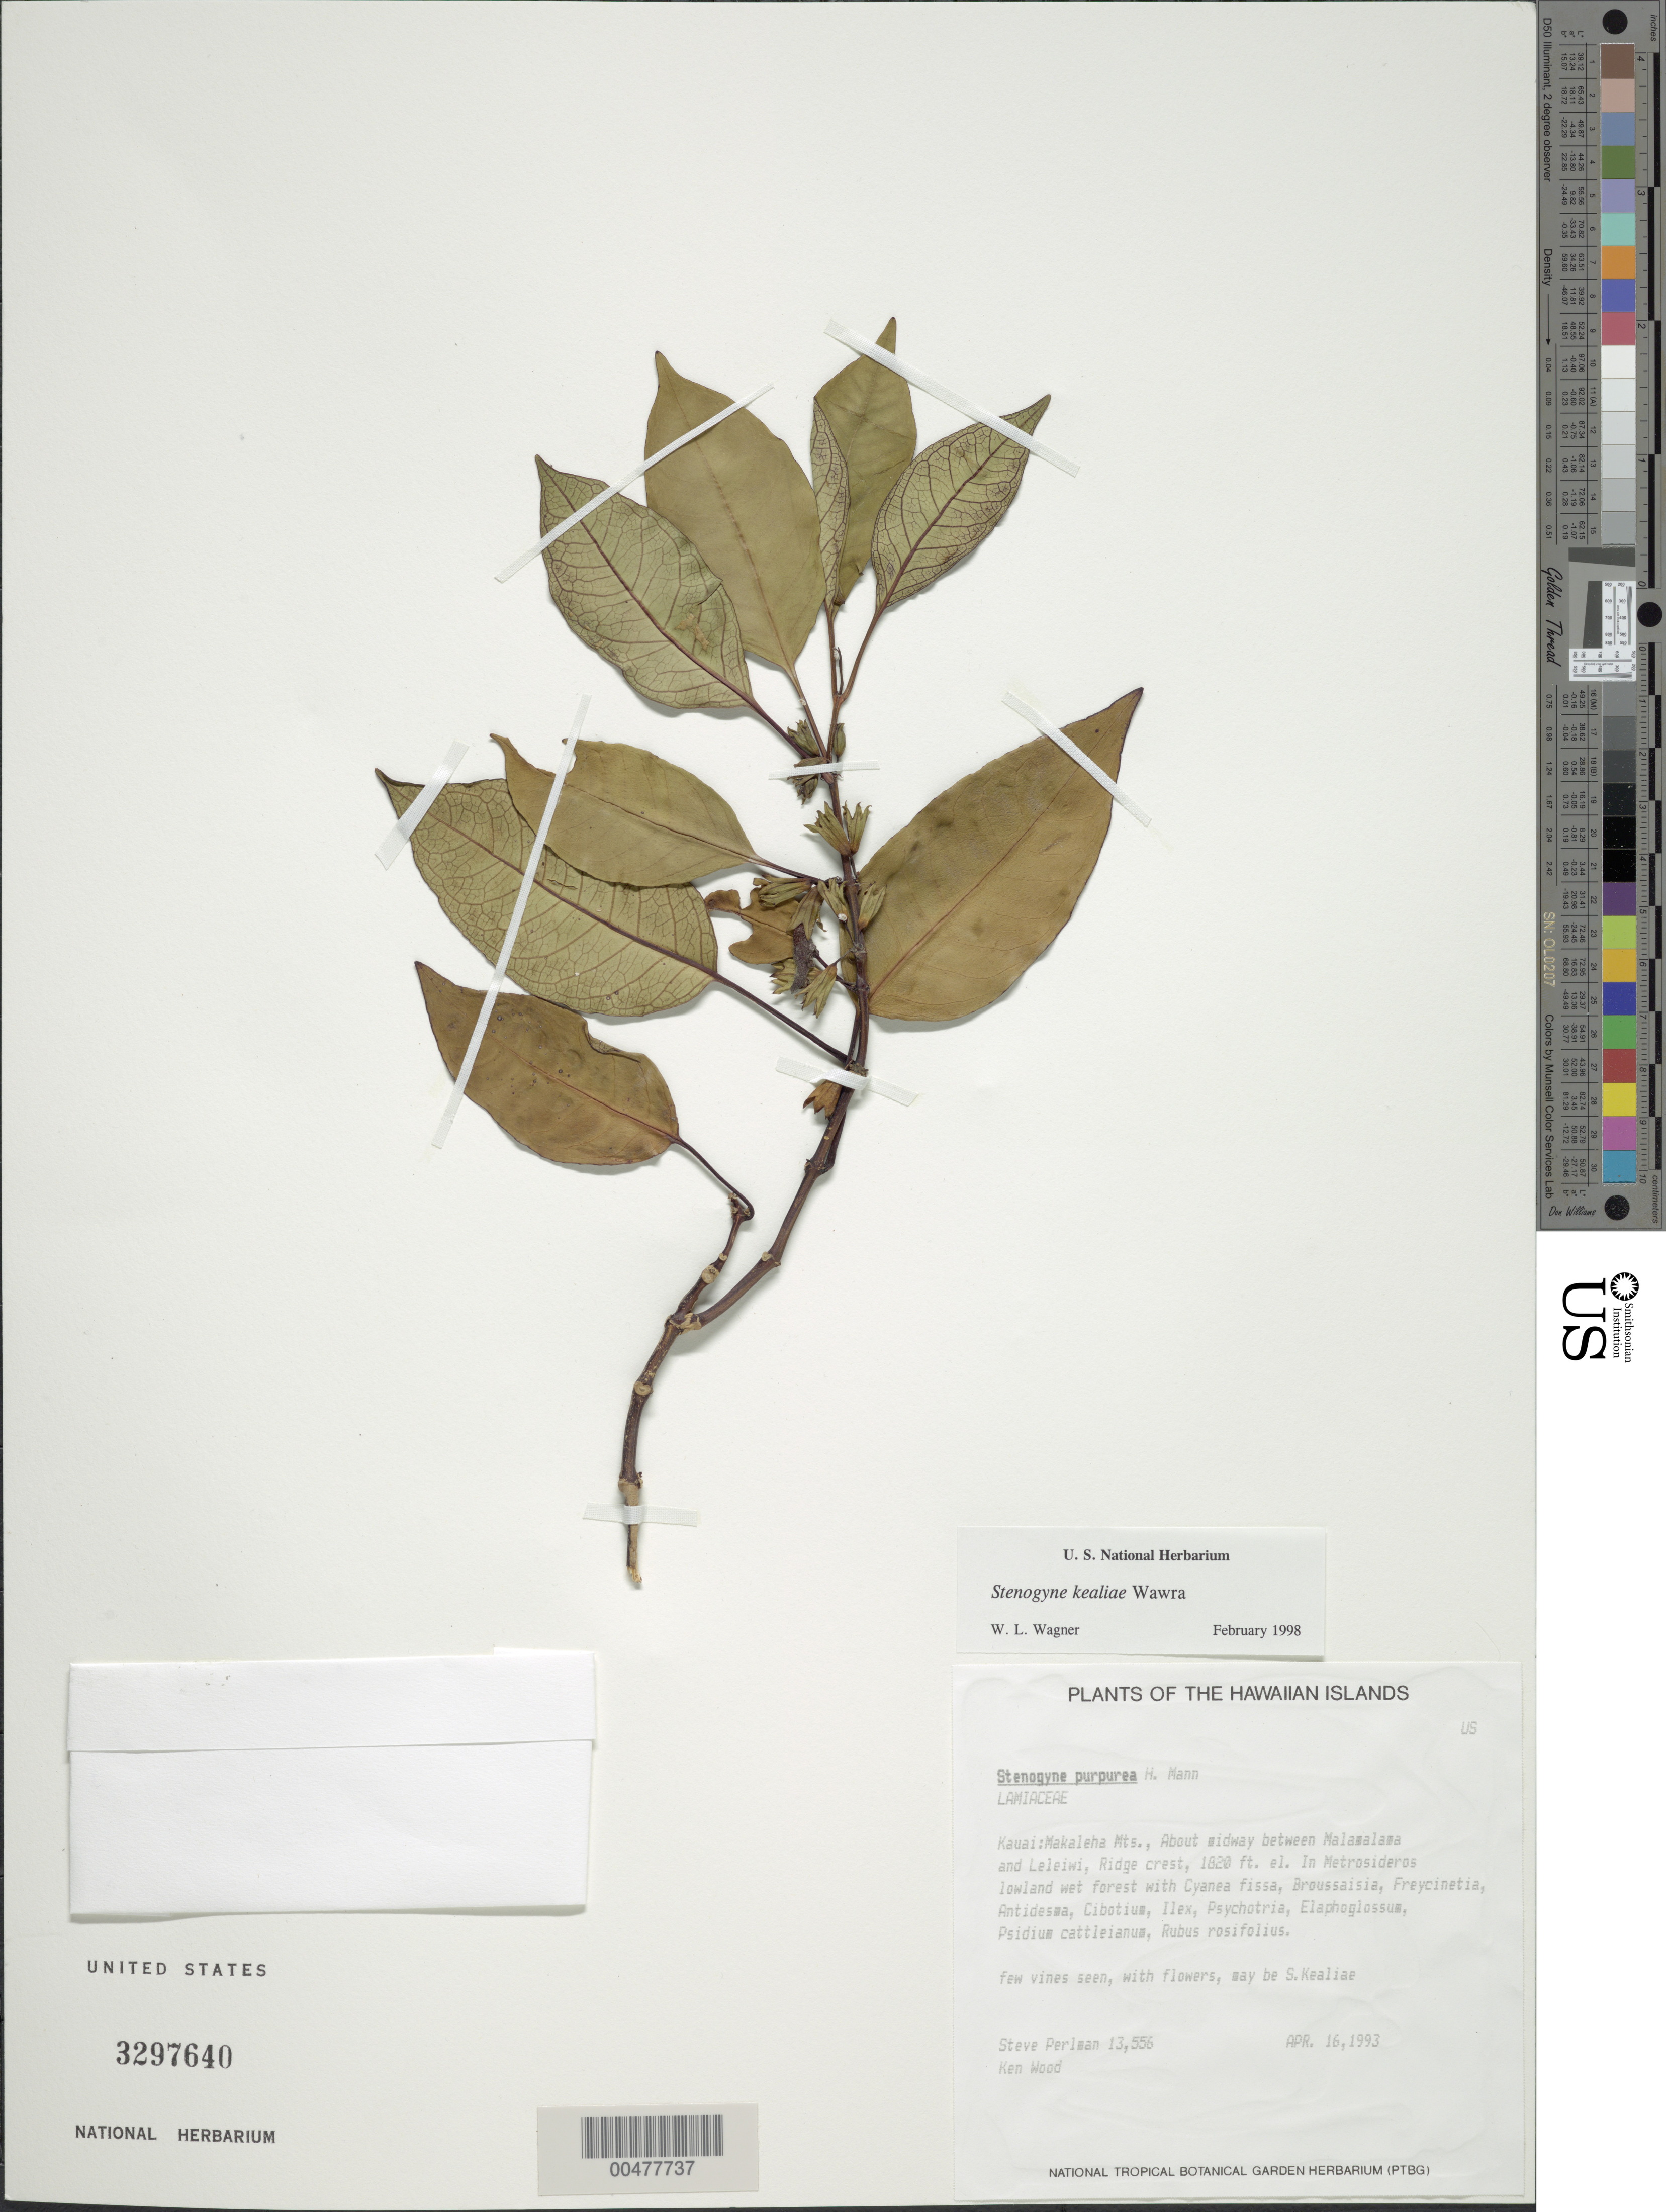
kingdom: Plantae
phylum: Tracheophyta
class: Magnoliopsida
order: Lamiales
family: Lamiaceae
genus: Stenogyne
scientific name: Stenogyne kealiae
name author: Wawra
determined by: Wagner, W. L., (BOT), Smithsonian Institution - National Museum of Natural History (UNITED STATES)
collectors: S. P. Perlman & K. Wood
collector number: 13556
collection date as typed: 16 Apr 1993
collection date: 1993-04-16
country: United States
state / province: Hawaii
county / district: Kauai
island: Kaua'i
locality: Makaleha Mts., about midway between Kalamalama and Leleini, ridge crest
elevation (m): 555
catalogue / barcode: US 3297640